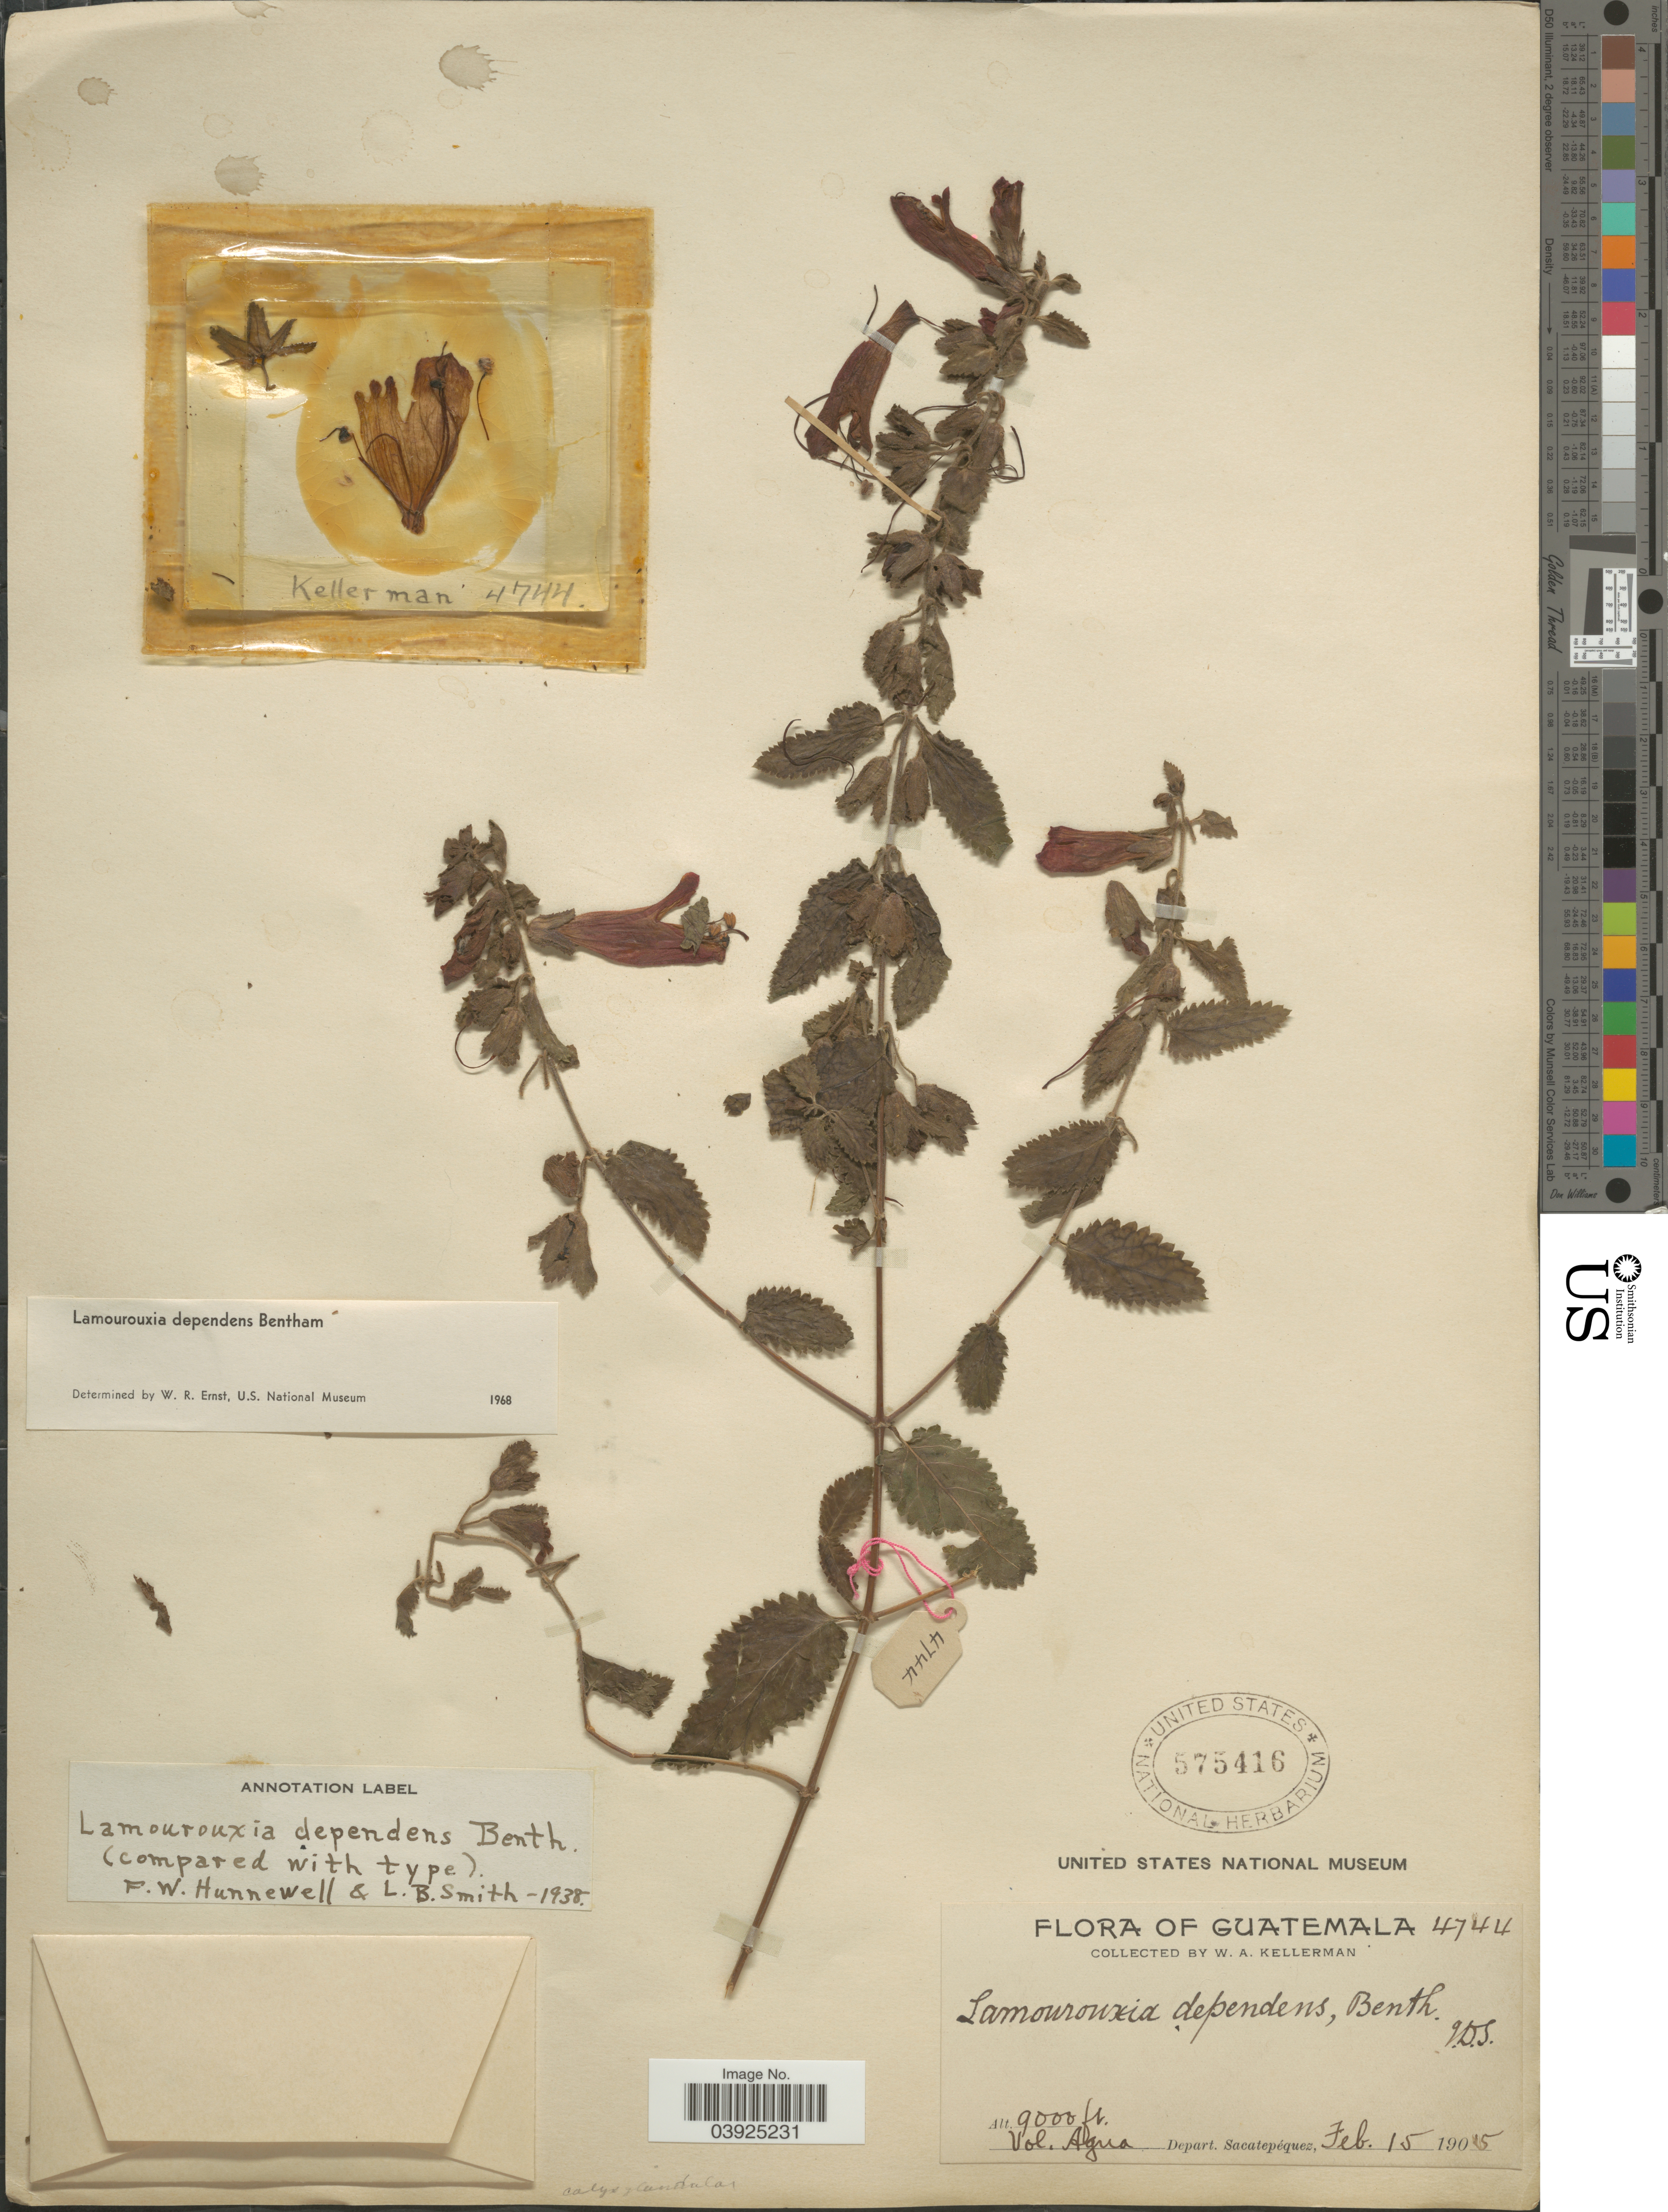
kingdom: Plantae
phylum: Tracheophyta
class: Magnoliopsida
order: Lamiales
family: Orobanchaceae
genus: Lamourouxia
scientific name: Lamourouxia dependens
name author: Benth.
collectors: W. Kellerman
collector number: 4744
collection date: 1905-02-15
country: Guatemala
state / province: Sacatepequez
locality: Vol. Agua. Depart. Sacatepéquez.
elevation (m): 2743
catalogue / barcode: US 575416